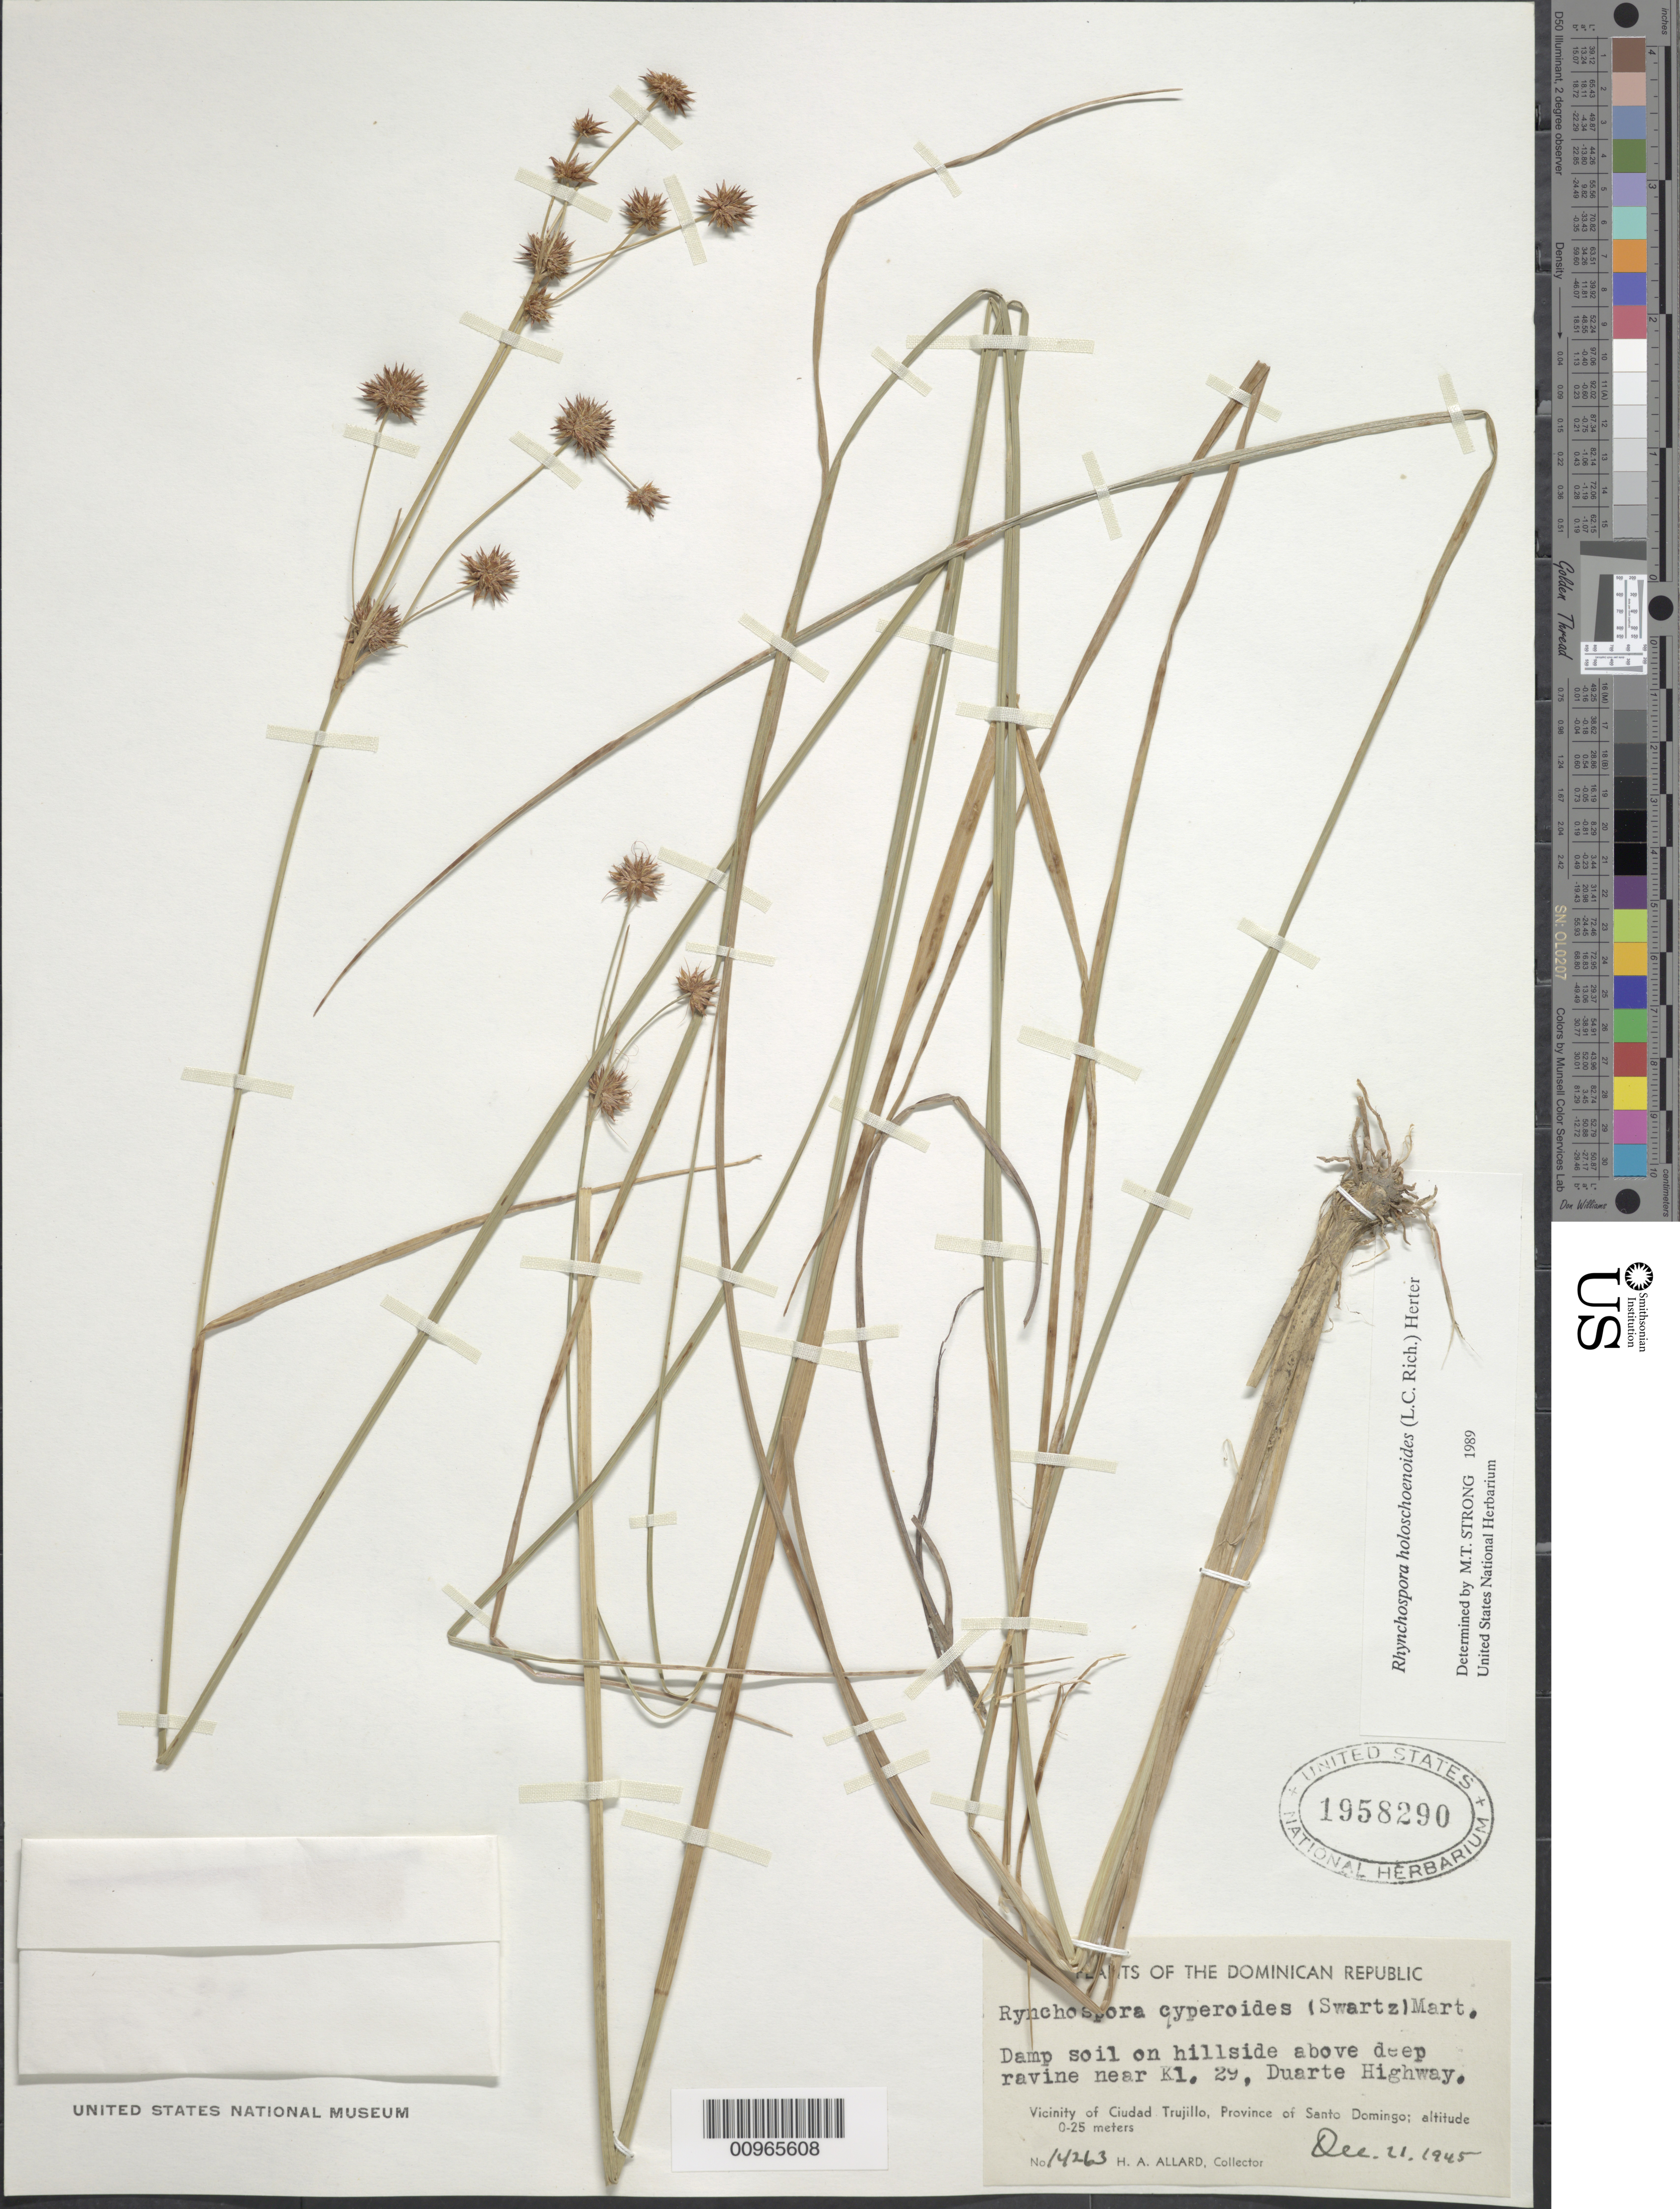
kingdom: Plantae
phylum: Tracheophyta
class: Liliopsida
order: Poales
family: Cyperaceae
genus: Rhynchospora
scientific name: Rhynchospora holoschoenoides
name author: (Rich.) Herter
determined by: Strong, M. T., (US), Smithsonian Institution - National Museum of Natural History (UNITED STATES)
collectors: H. A. Allard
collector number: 14263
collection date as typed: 21 Dec 1945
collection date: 1945-12-21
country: Dominican Republic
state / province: Santo Domingo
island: Hispaniola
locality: Vicinity of Ciudad Trujillo, on hillside above deep ravine near Kl. 29, Duarte Highway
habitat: Damp soil on hillside above deep ravine near highway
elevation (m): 0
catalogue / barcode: US 1958290